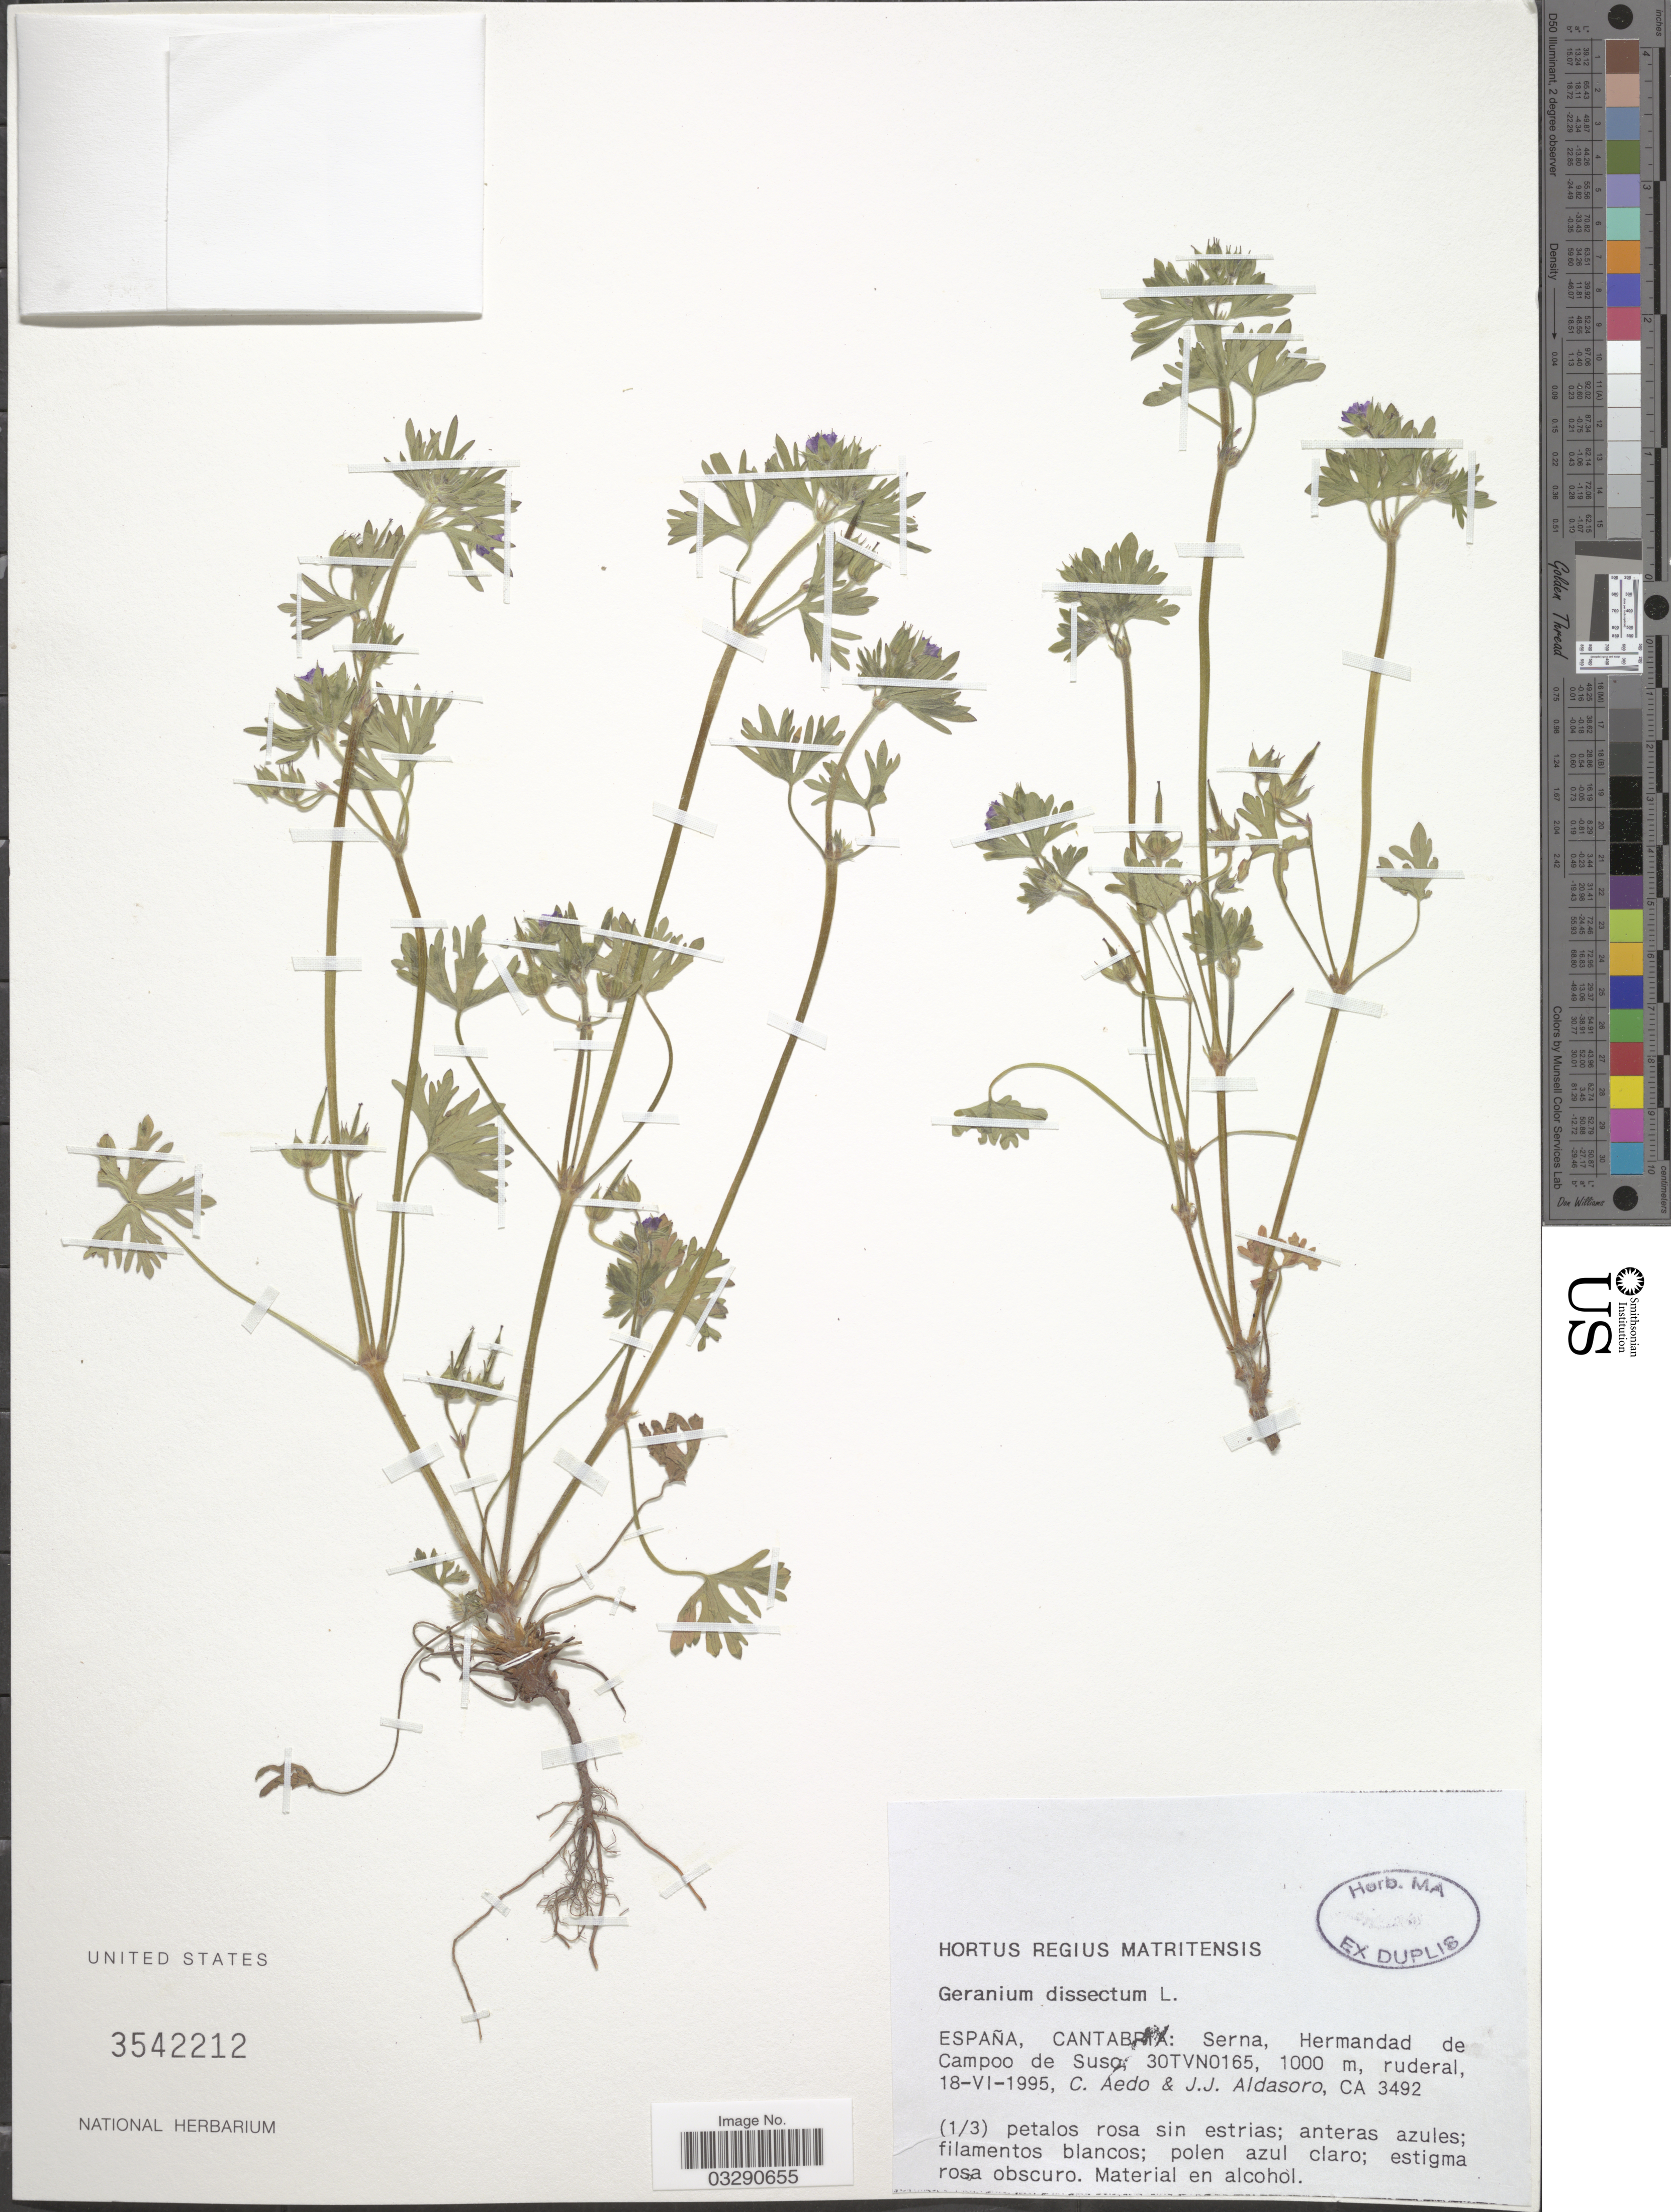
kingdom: Plantae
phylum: Tracheophyta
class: Magnoliopsida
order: Geraniales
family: Geraniaceae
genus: Geranium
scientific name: Geranium dissectum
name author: L.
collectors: C. Aedo & J. Aldasoro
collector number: CA 3492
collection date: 1995-06-18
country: Spain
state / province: Cantabria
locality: España: Serna, Hermandad de Campoo de Suso; 30TVN0165 [unsure placement]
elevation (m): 1000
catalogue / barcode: US 3542212